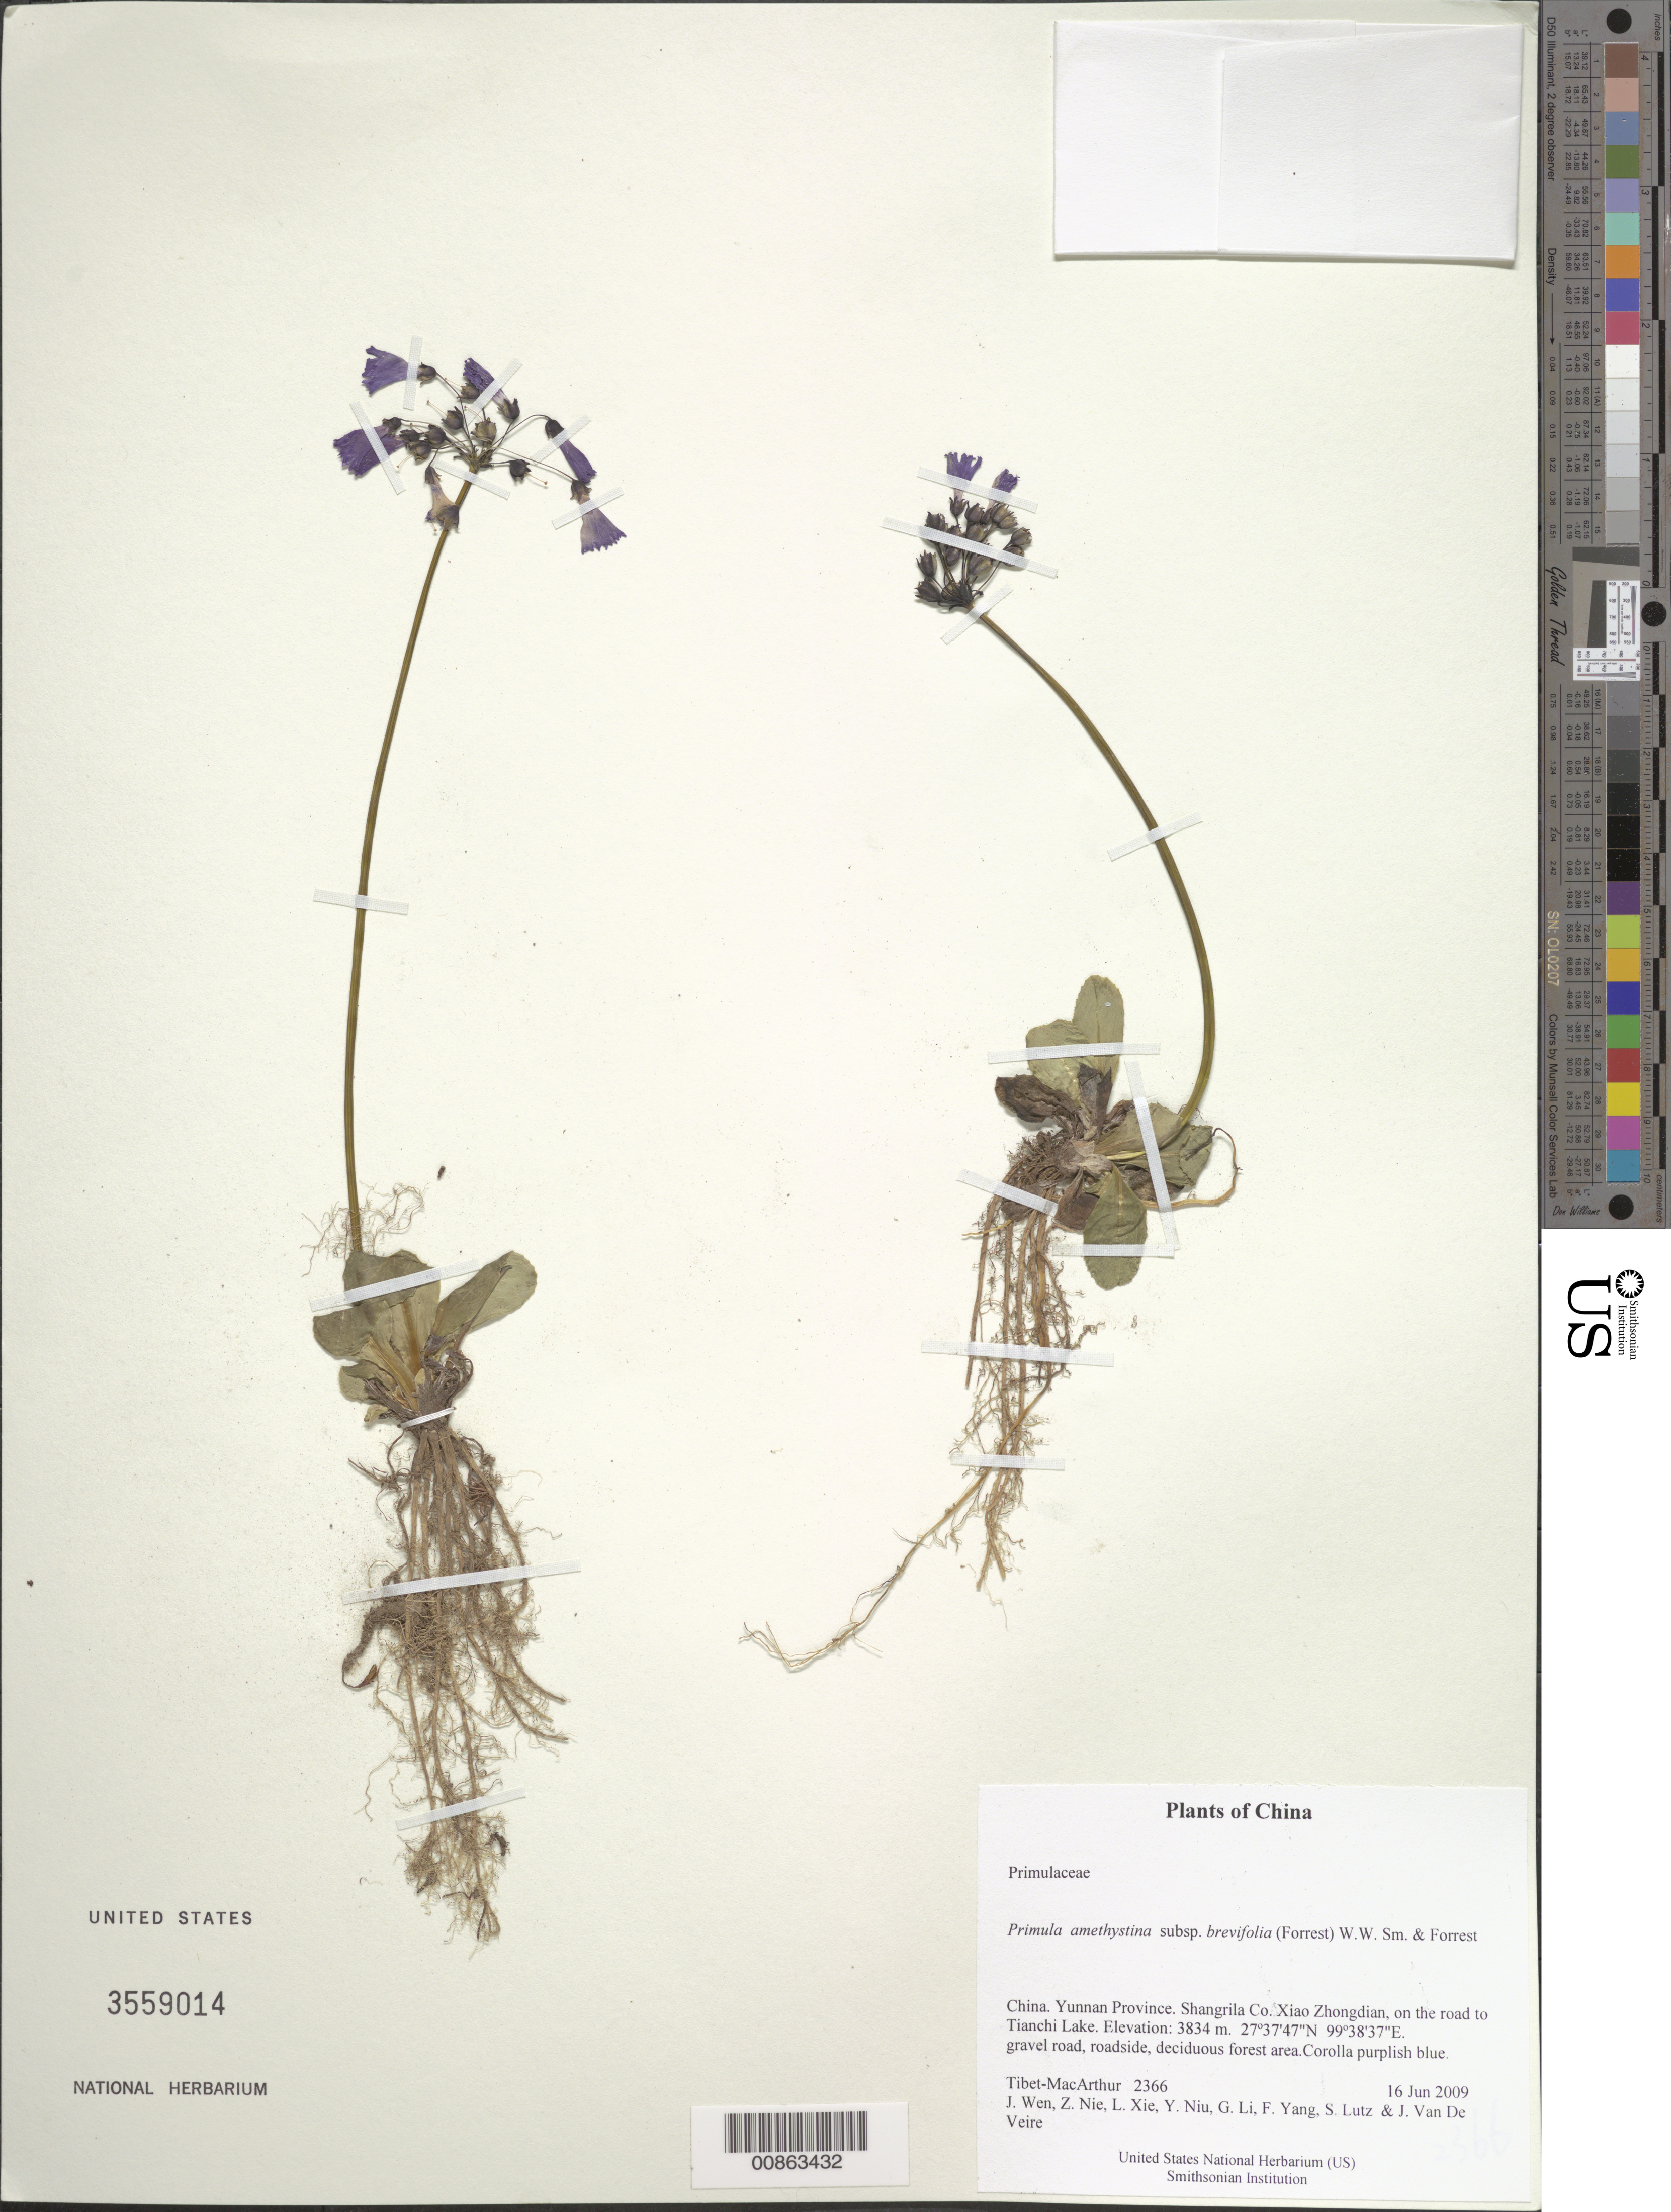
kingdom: Plantae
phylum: Tracheophyta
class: Magnoliopsida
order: Ericales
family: Primulaceae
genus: Primula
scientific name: Primula amethystina subsp. brevifolia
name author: (Forrest) W.W. Sm. & Forrest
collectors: Tibet-MacArthur, J. Wen, Z. Nie, L. Xie, Y. Niu, G. Li, F. Yang, S. Lutz & J. Van De Veire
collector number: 2366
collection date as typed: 16 Jun 2009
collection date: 2009-06-16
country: China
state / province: Yunnan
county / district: Shangrila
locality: Xiao Zhongdian, on the road to Tianchi Lake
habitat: gravel road, roadside, deciduous forest area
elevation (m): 3834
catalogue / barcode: US 3559014